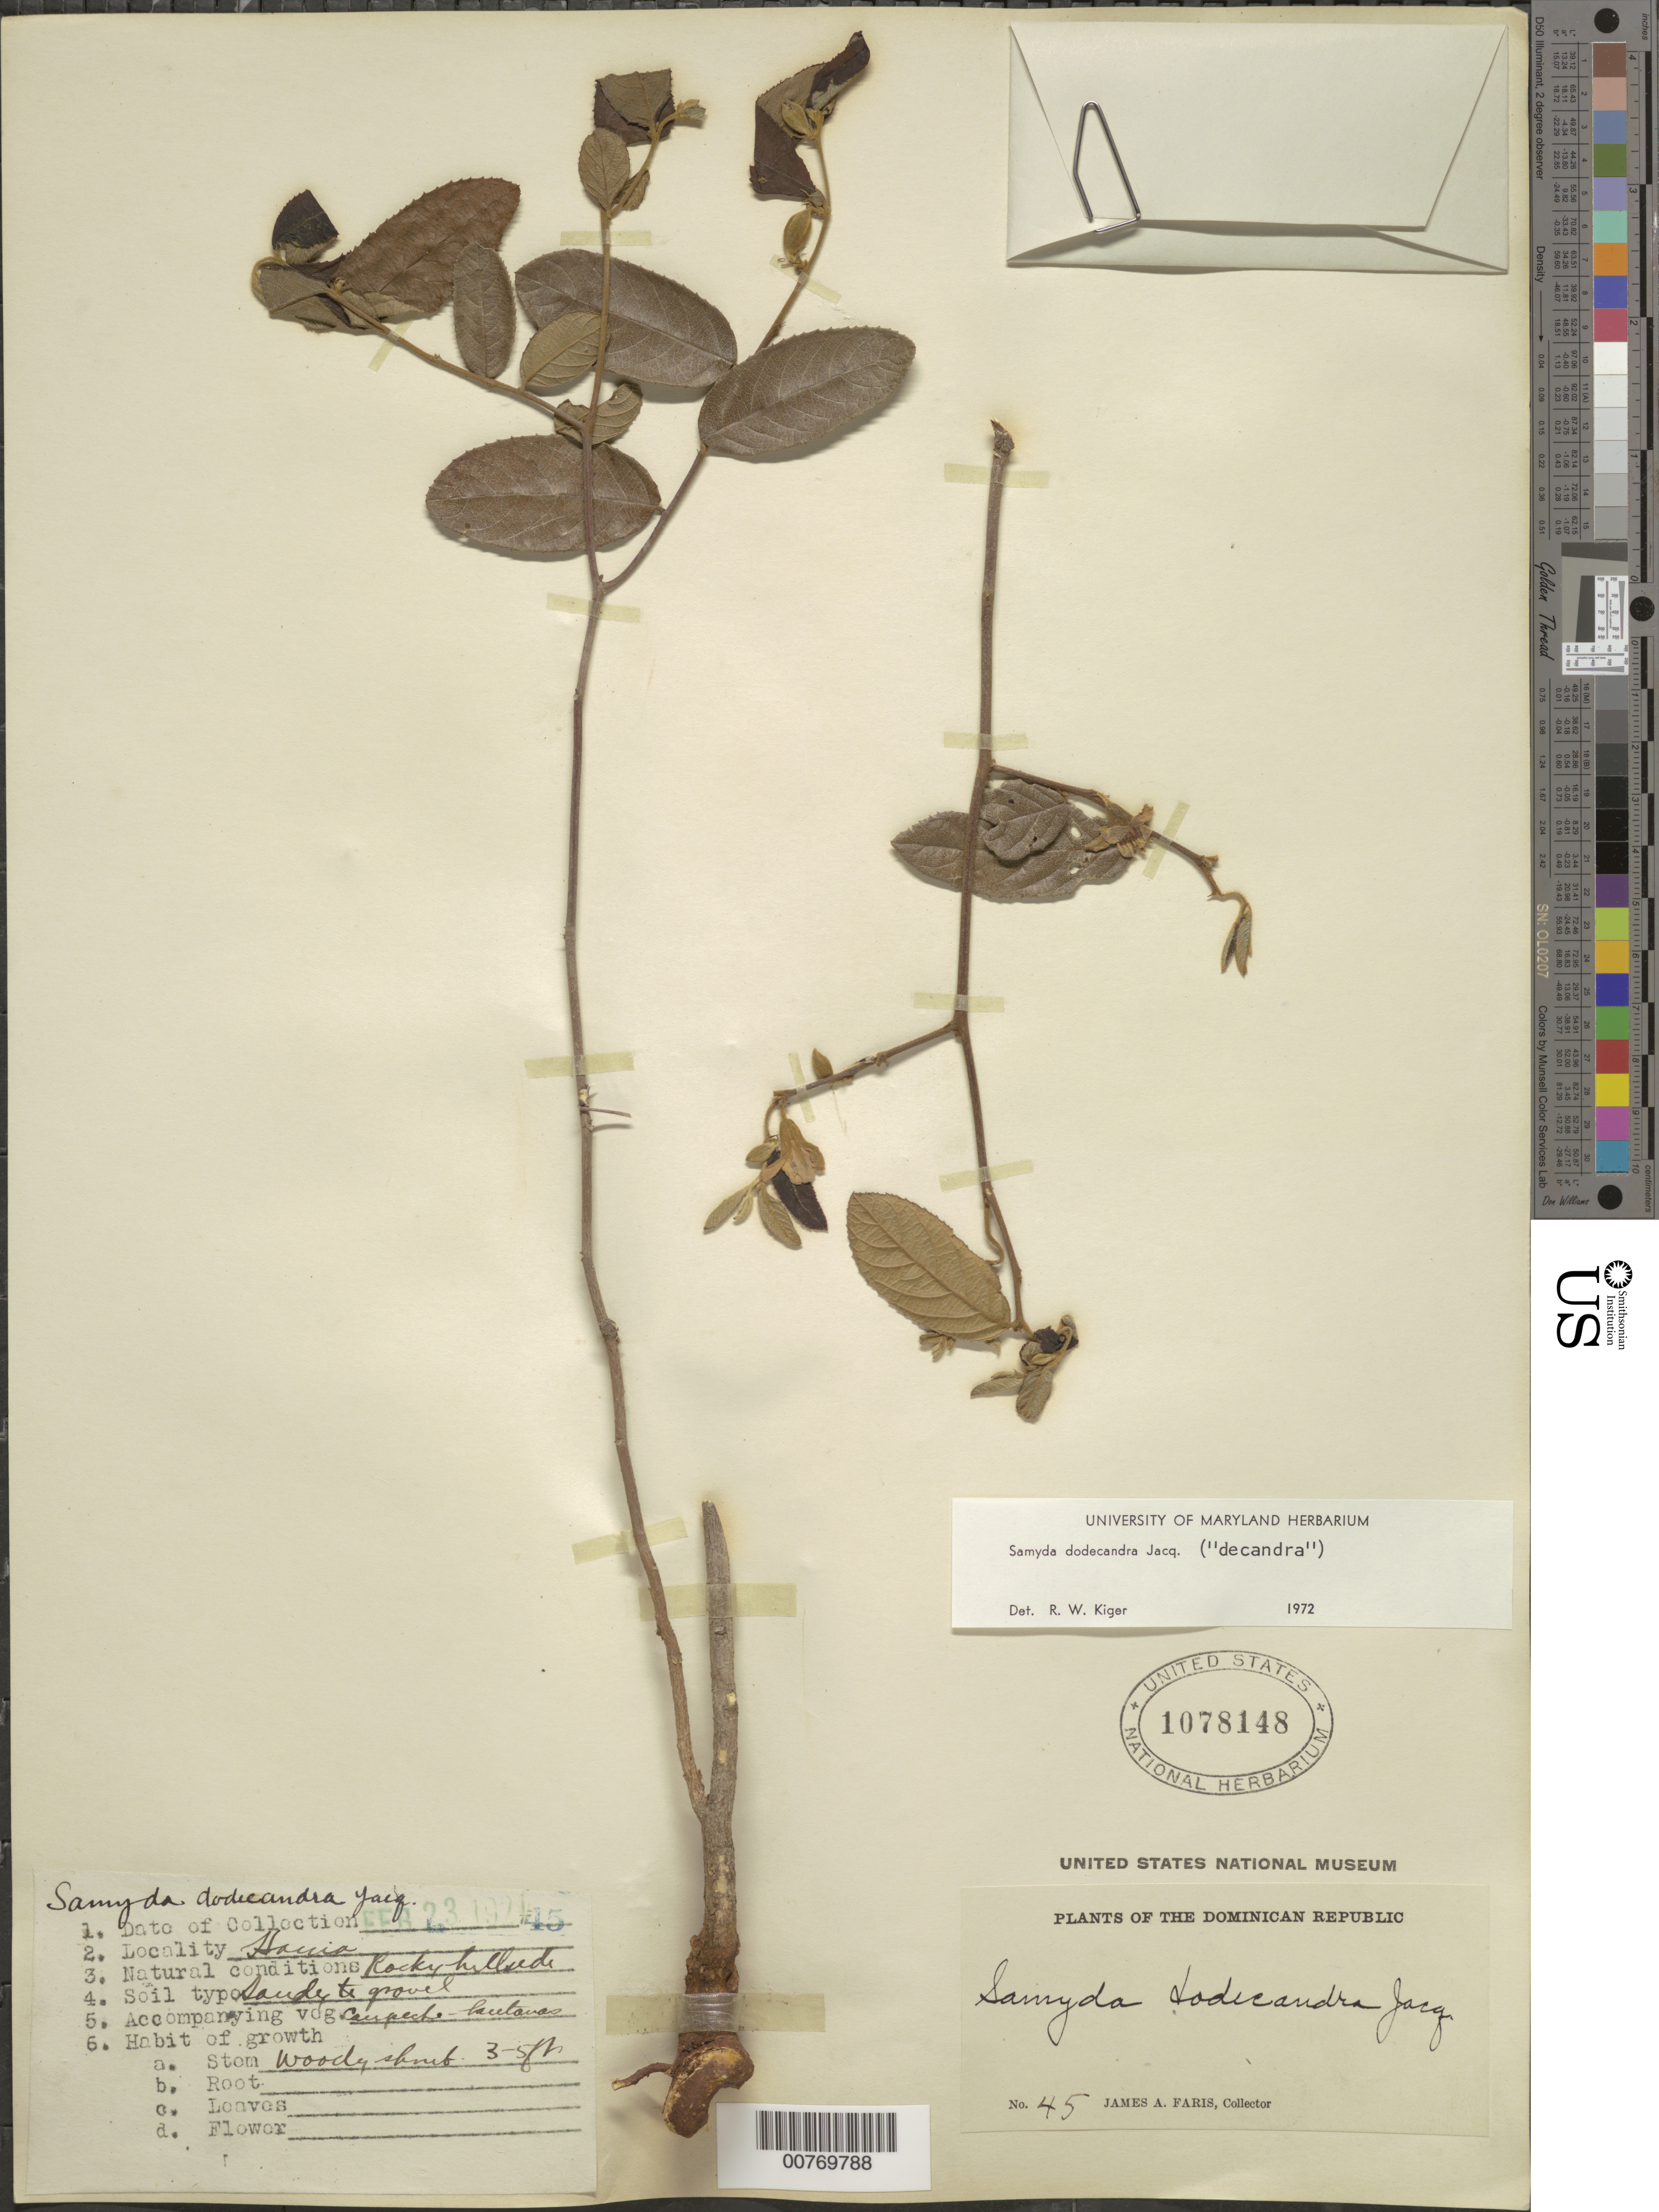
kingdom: Plantae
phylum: Tracheophyta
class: Magnoliopsida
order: Malpighiales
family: Salicaceae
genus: Casearia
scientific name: Casearia dodecandra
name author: (Jacq.) T. Samar. & M.H. Alford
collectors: J. Faris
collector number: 45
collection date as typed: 23 Feb 1910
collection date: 1910-02-23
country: Dominican Republic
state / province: San Cristóbal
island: Hispaniola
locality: Haccia.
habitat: Rocky hillside, soil "saude to gravel"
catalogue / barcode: US 1078148